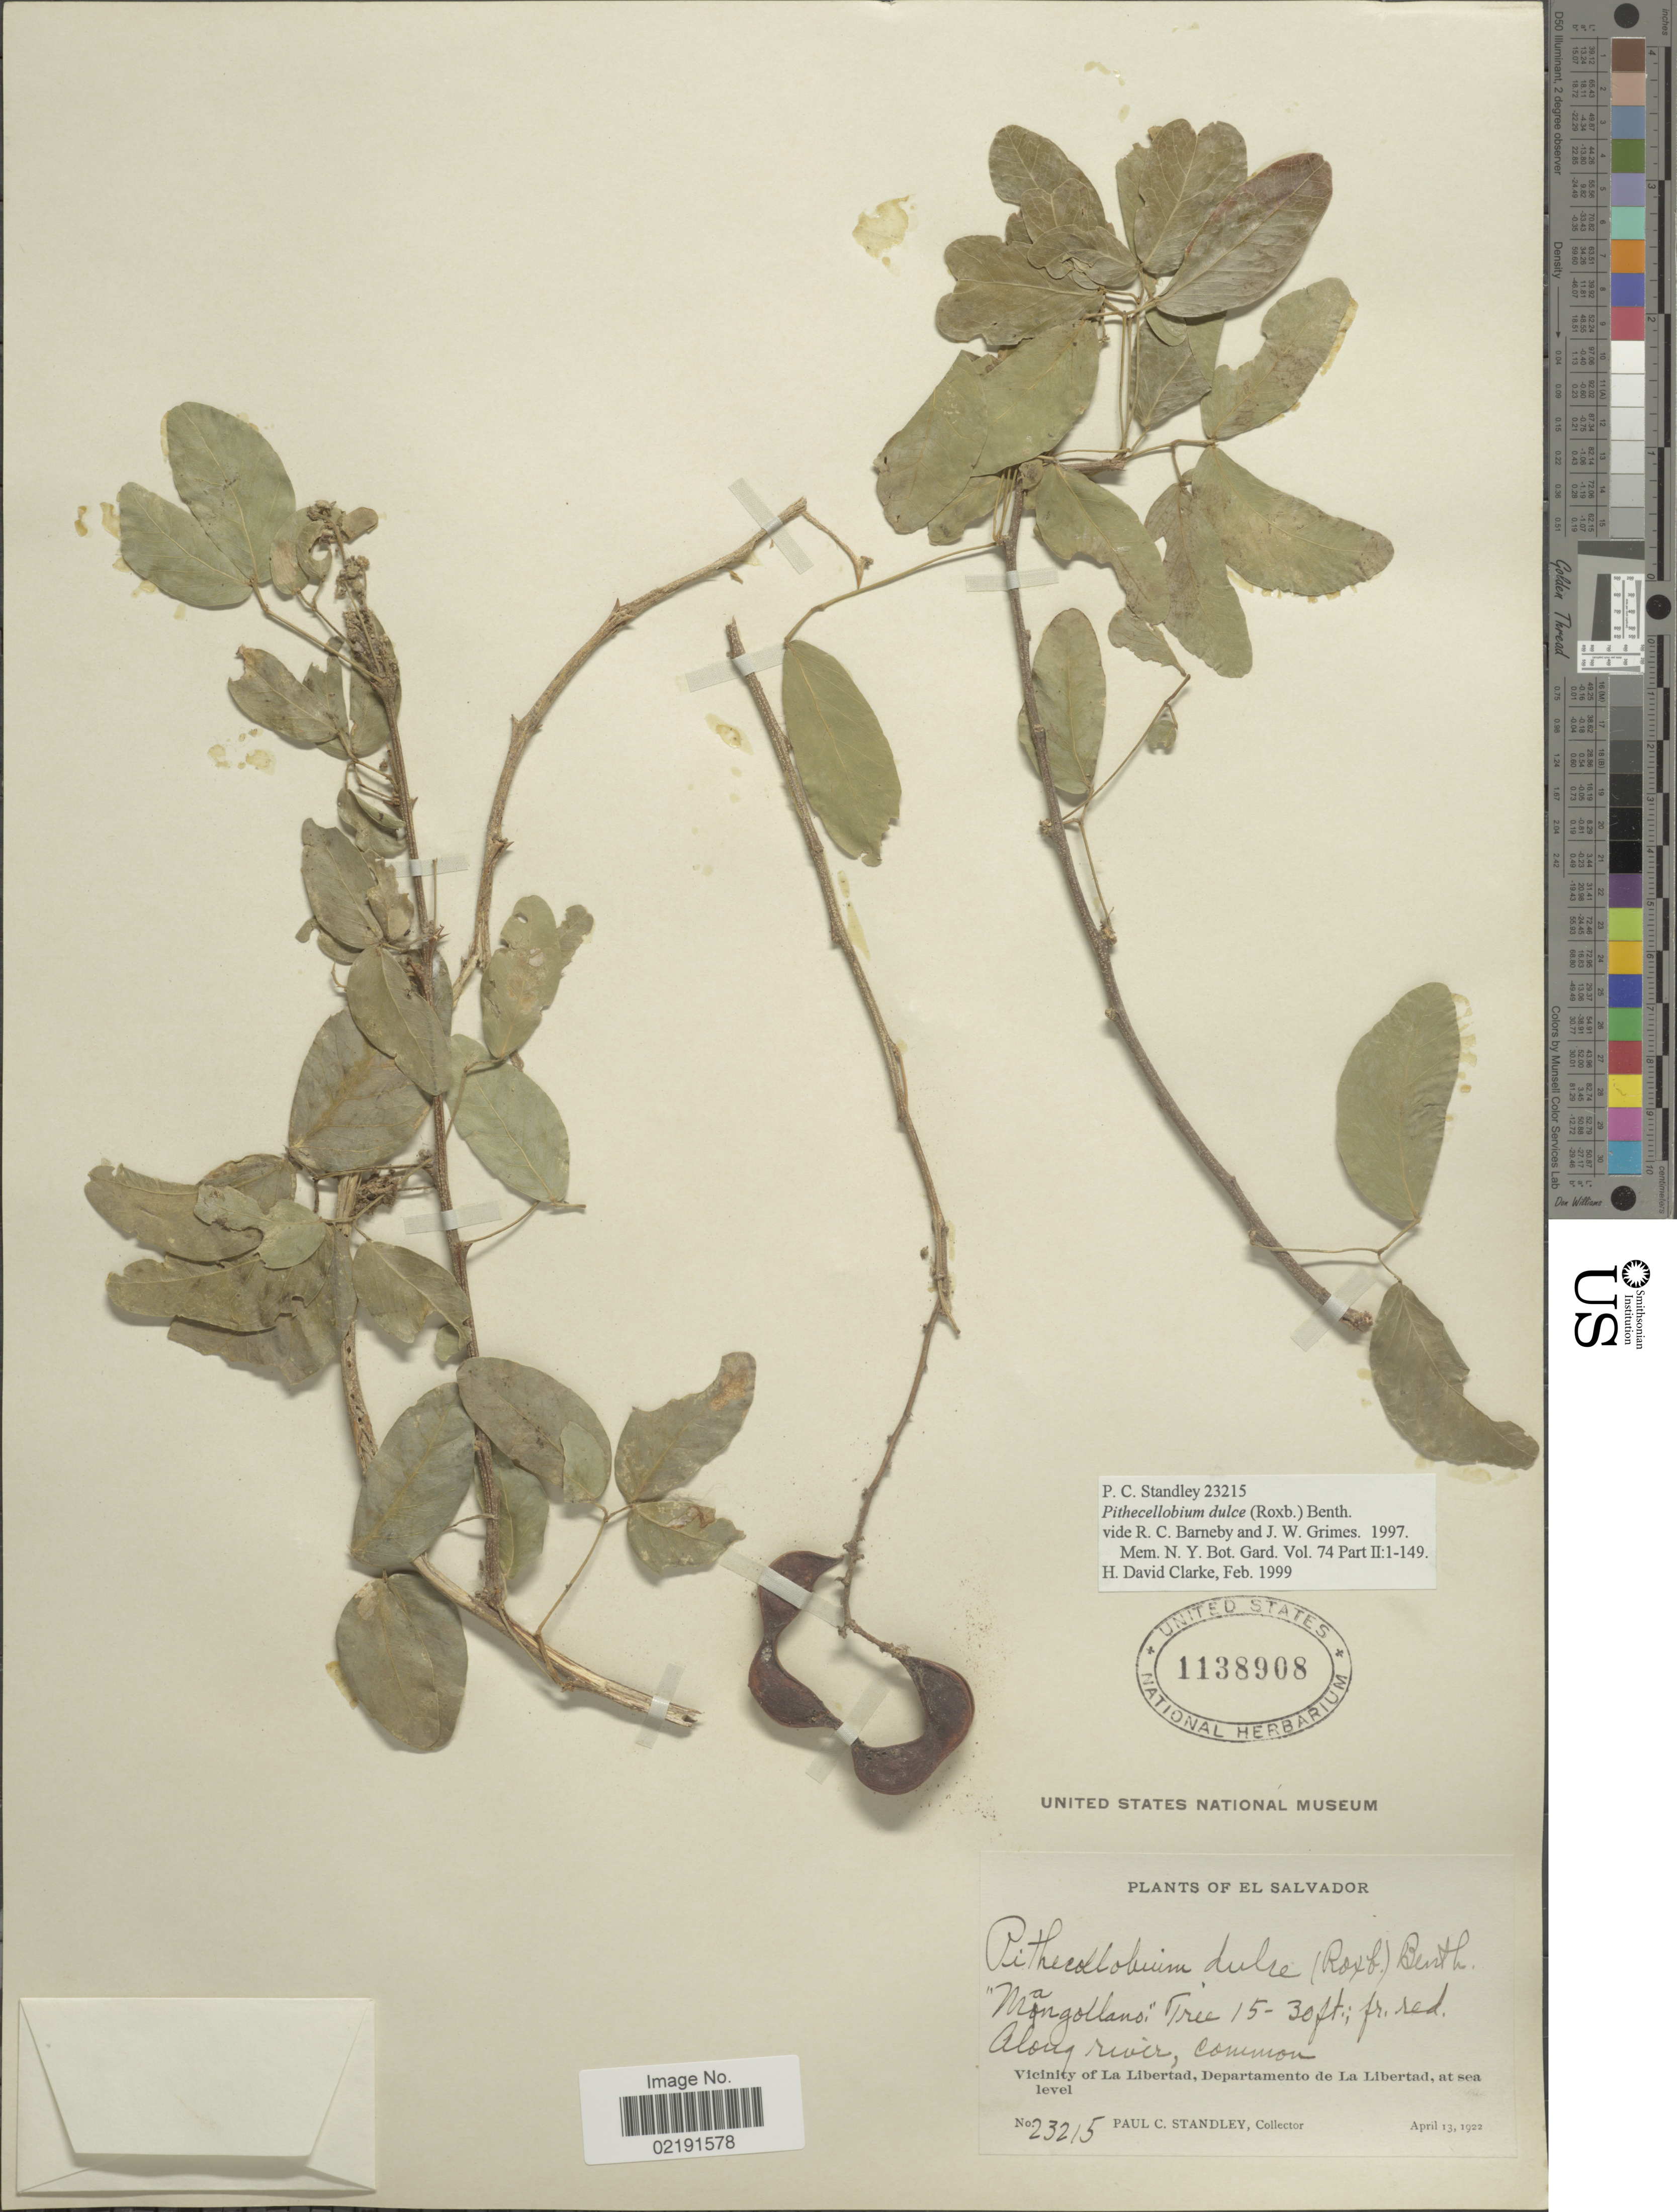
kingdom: Plantae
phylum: Tracheophyta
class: Magnoliopsida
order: Fabales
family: Fabaceae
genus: Pithecellobium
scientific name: Pithecellobium dulce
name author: (Roxb.) Benth.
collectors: P. C. Standley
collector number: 23215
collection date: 1922-04-13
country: El Salvador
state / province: La Libertad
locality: Along river, common. Vicinity of La Libertad, Departamento de La Libertad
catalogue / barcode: US 1138908